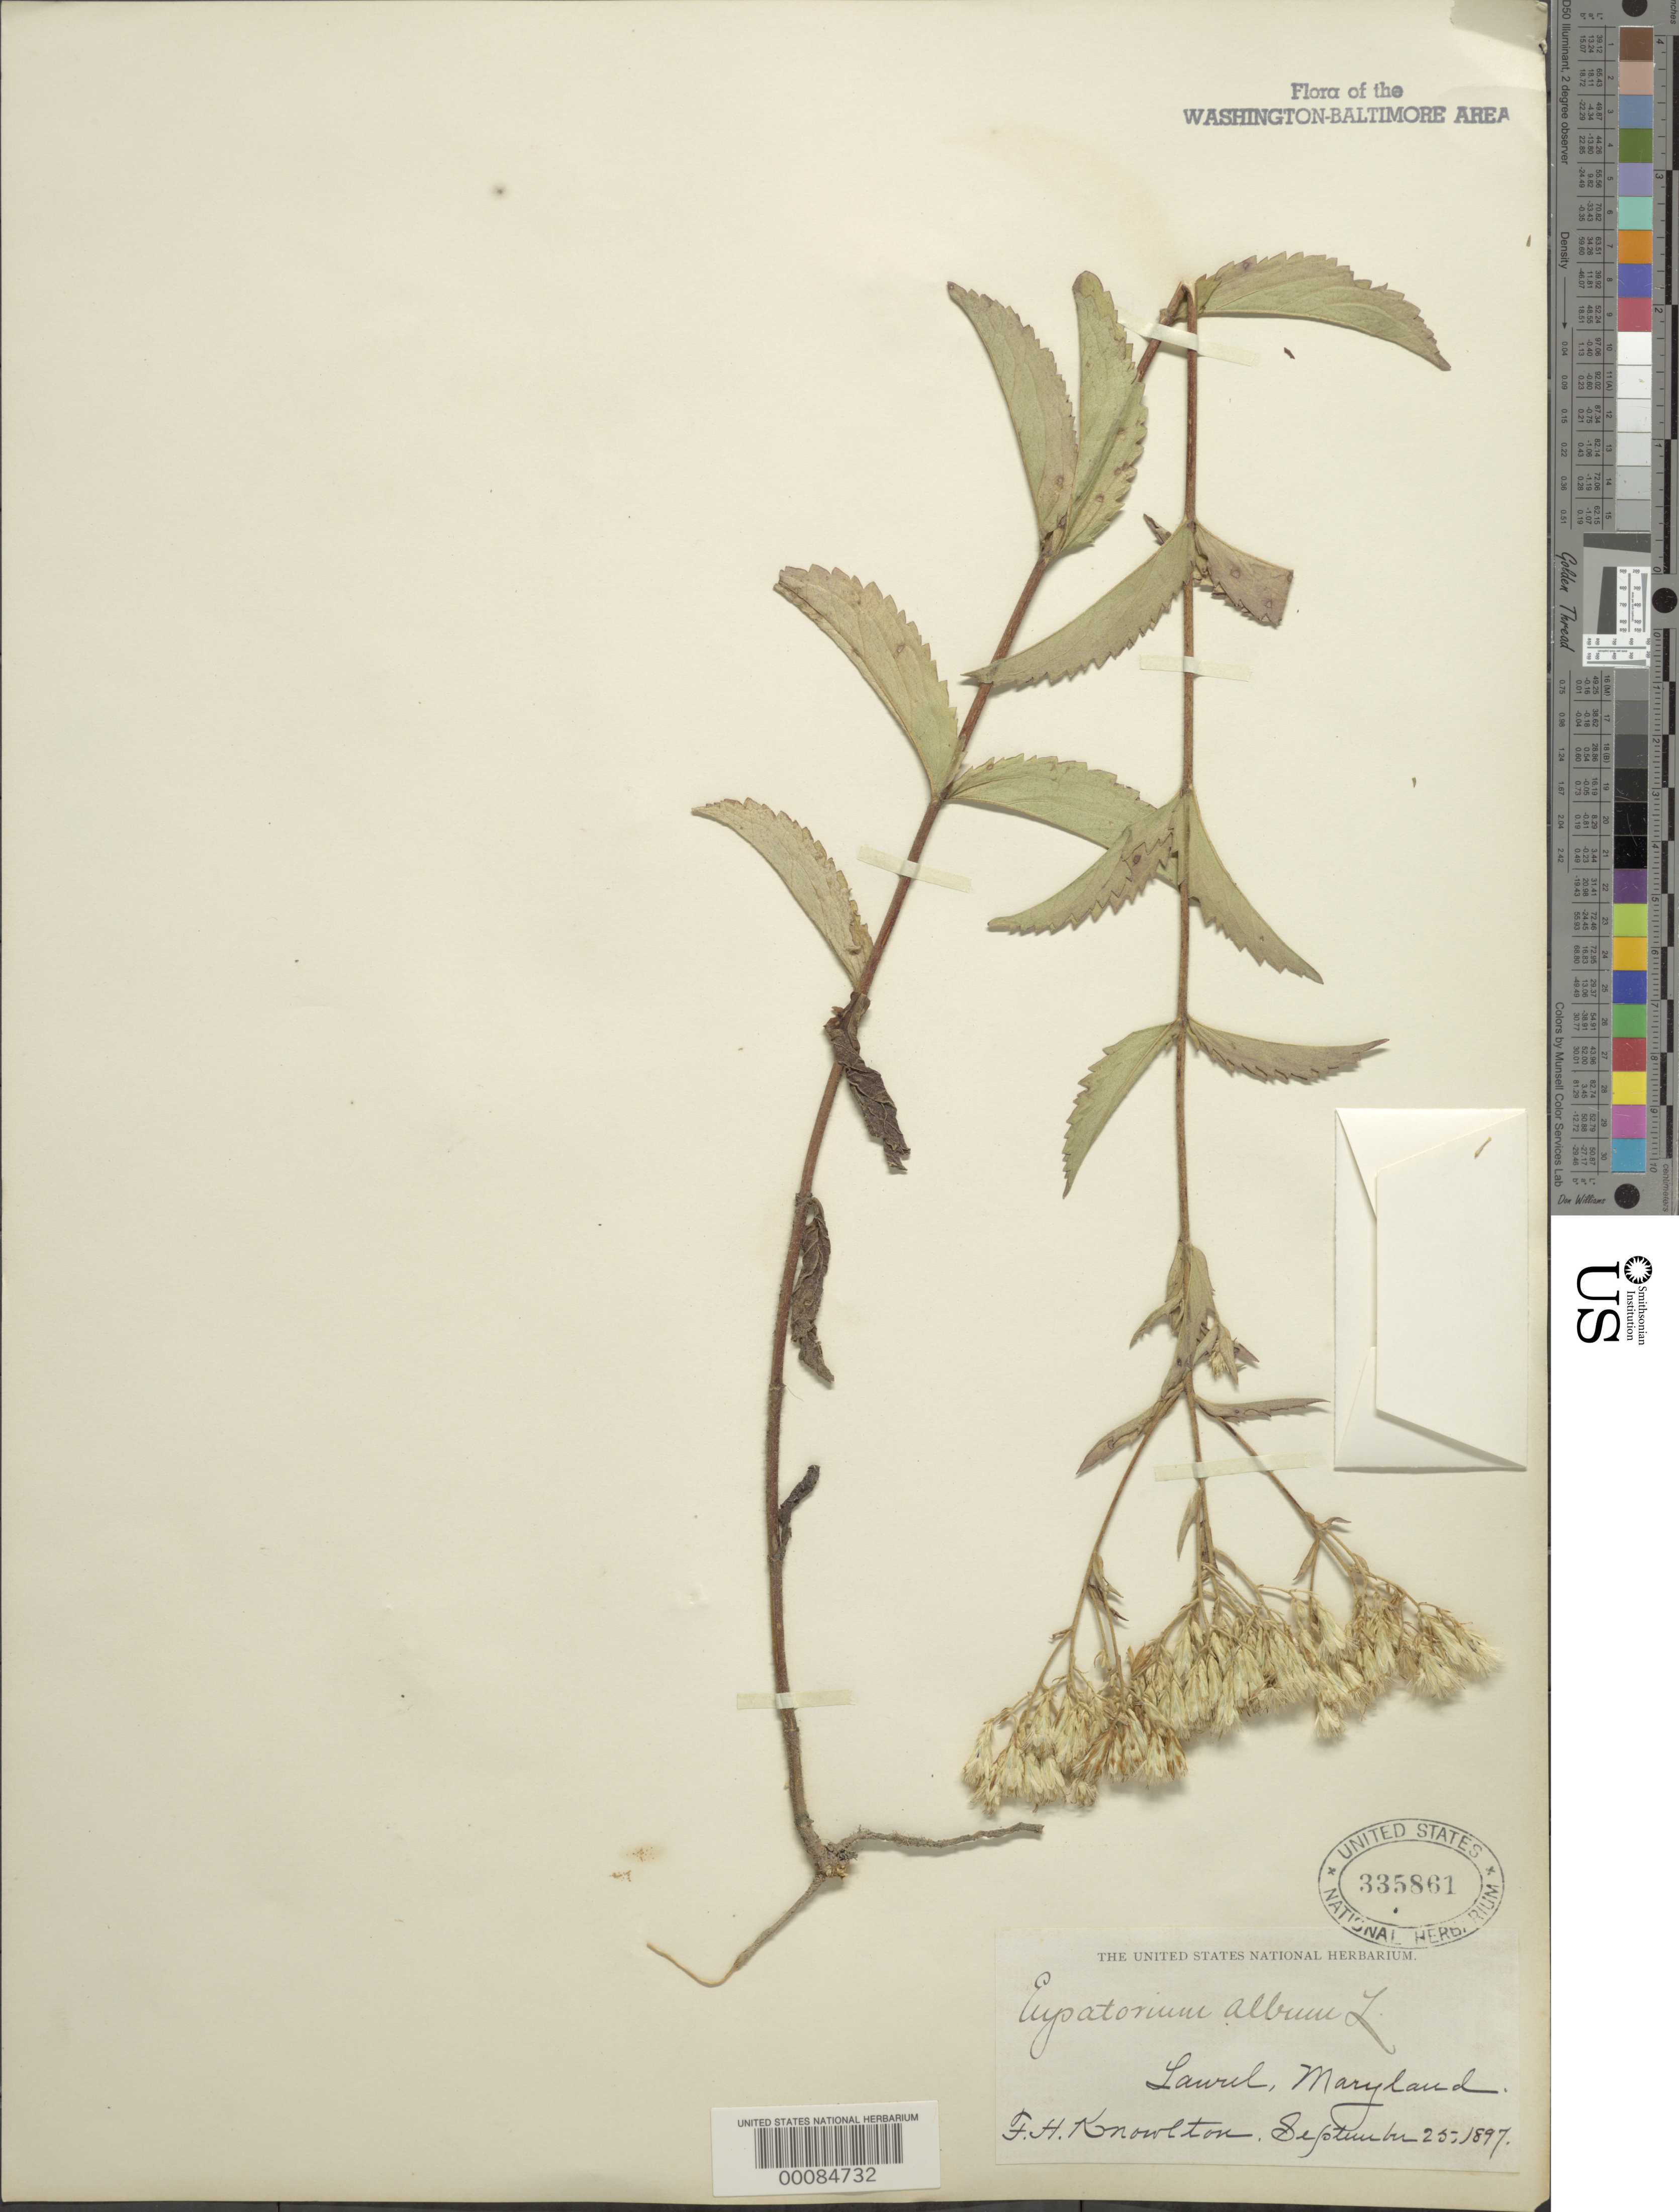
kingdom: Plantae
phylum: Tracheophyta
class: Magnoliopsida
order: Asterales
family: Asteraceae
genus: Eupatorium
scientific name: Eupatorium album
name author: L.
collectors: F. H. Knowlton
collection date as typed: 25 Sep 1897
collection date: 1897-09-25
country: United States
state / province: Maryland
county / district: Prince George's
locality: Laurel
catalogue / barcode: US 335861